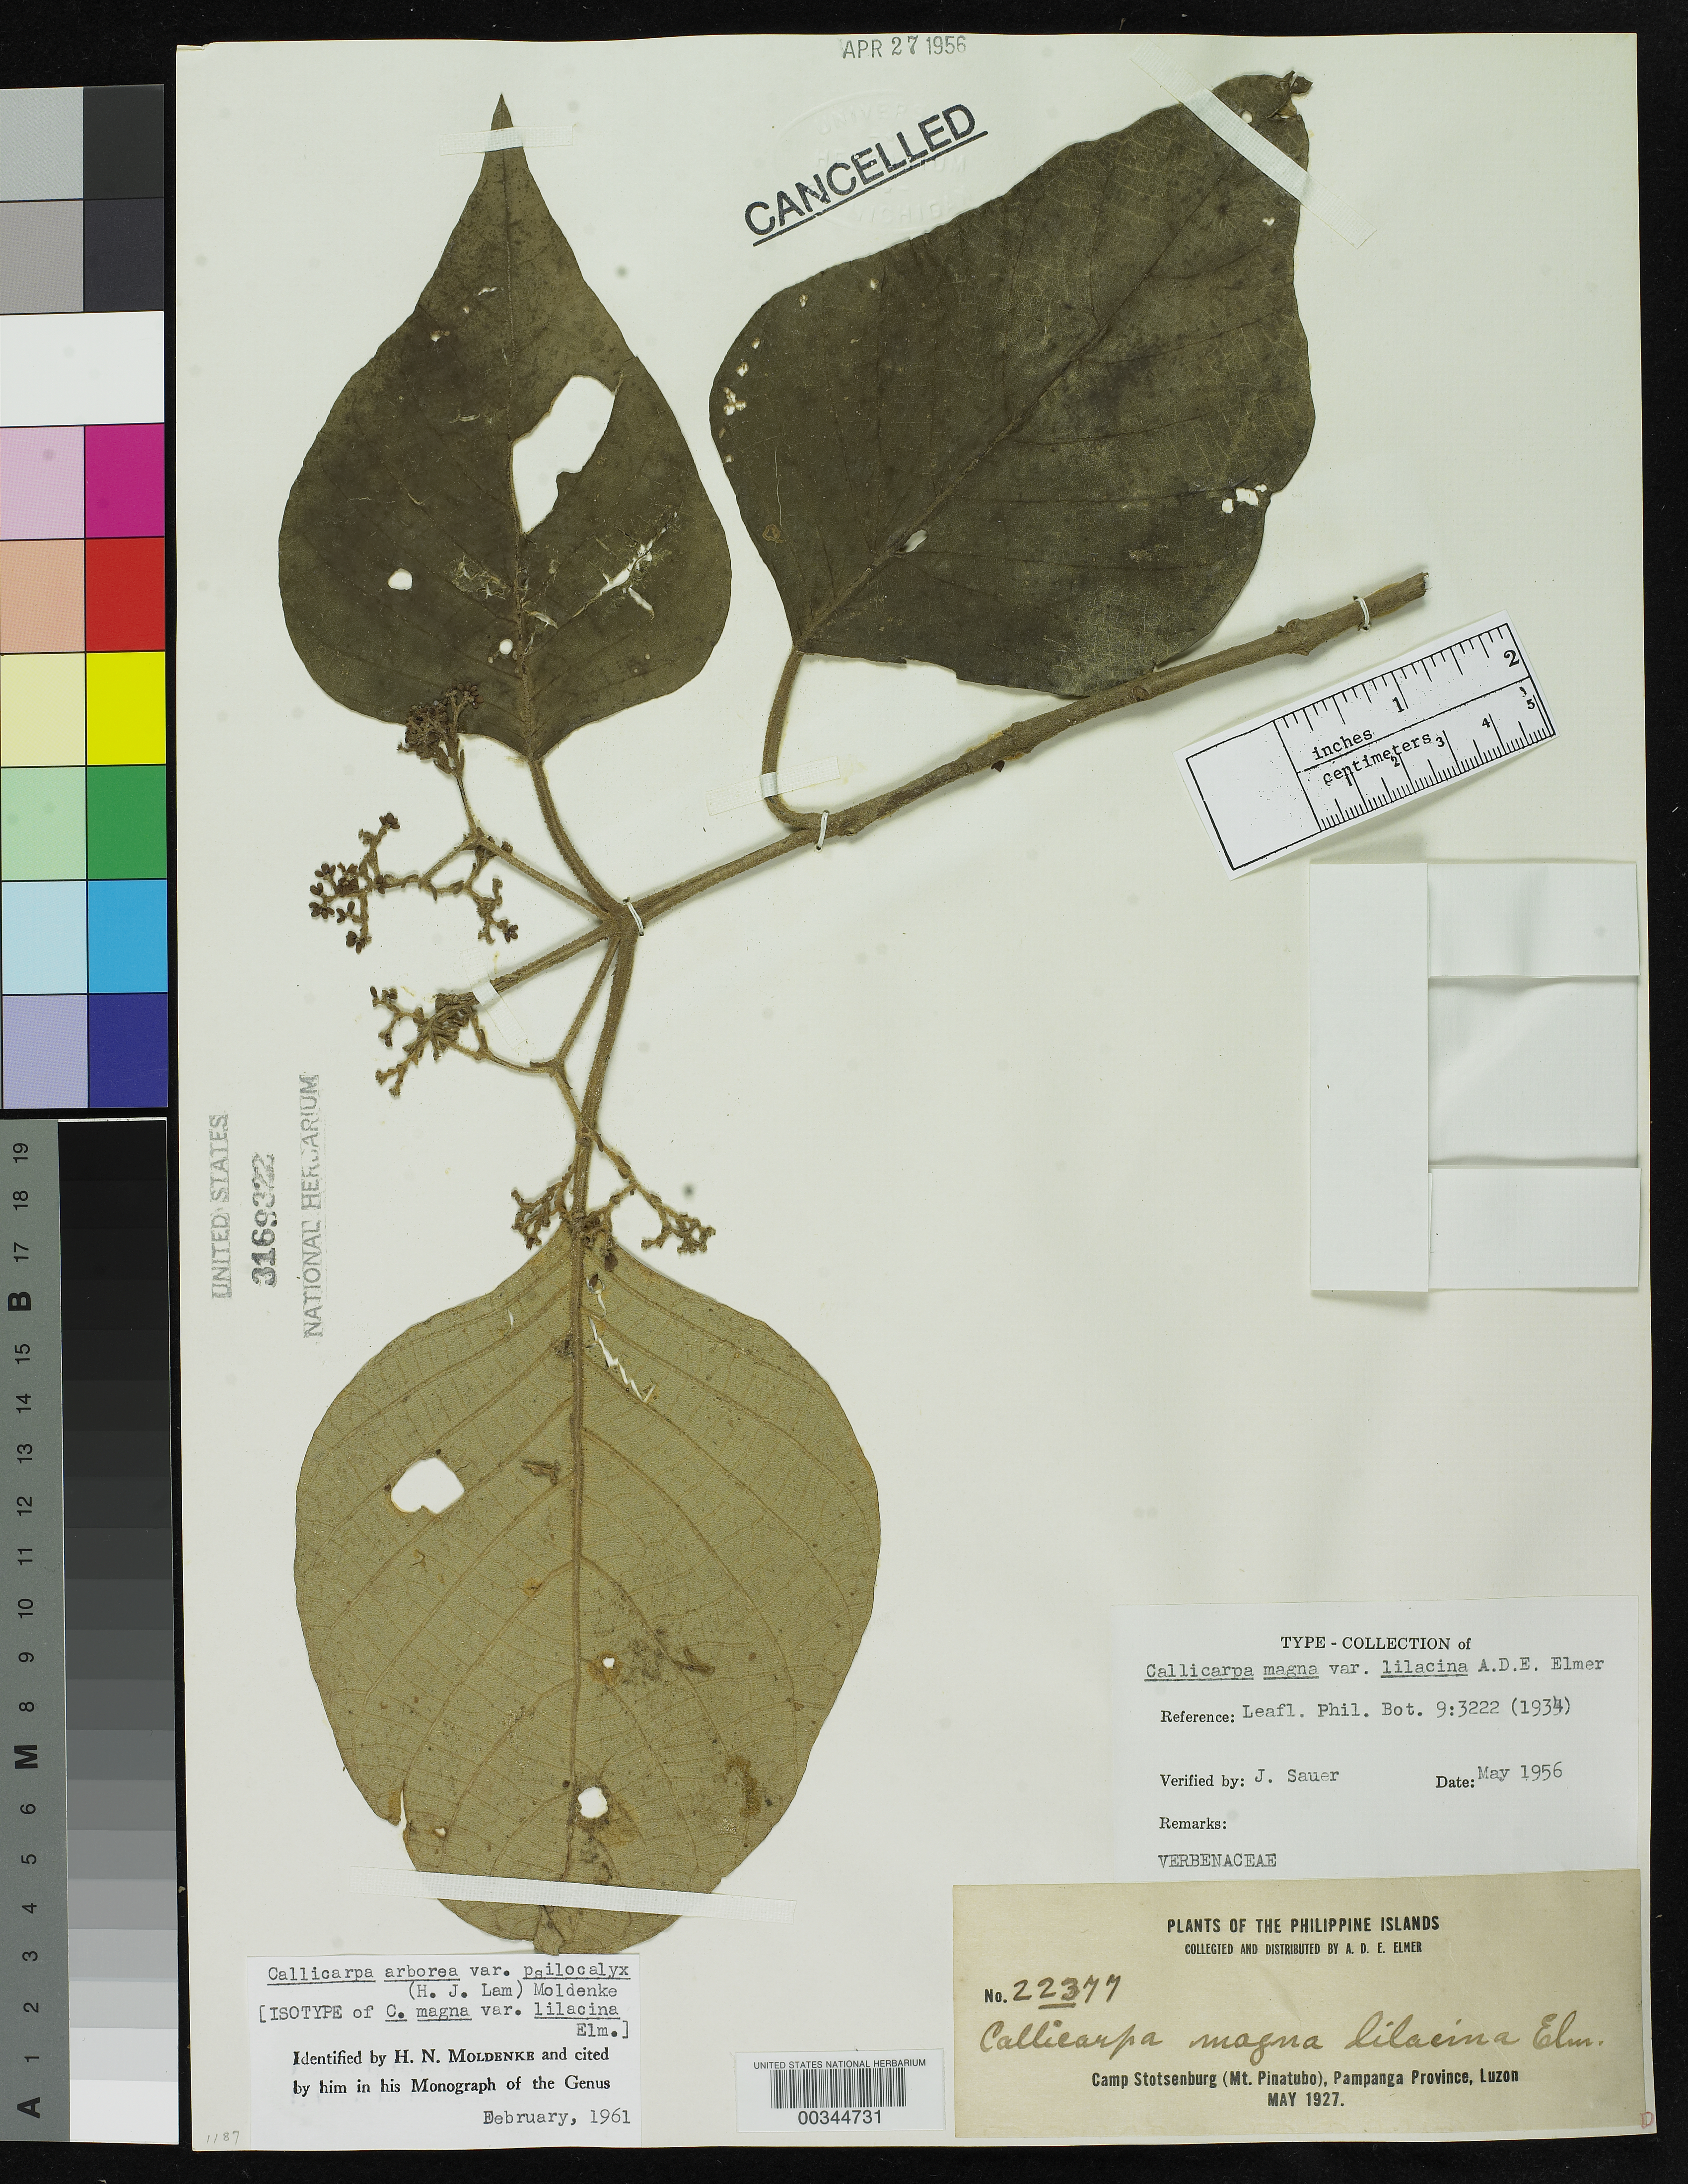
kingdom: Plantae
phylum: Tracheophyta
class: Magnoliopsida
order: Lamiales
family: Lamiaceae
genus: Callicarpa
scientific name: Callicarpa magna var. lilacina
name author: Elmer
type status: Isotype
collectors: A. D. E. Elmer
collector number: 22377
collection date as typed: May 1927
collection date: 1927-05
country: Philippines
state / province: Central Luzon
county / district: Pampanga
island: Luzon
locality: Camp Stotsenburg, Mt. Pinatubo.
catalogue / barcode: US 3169322